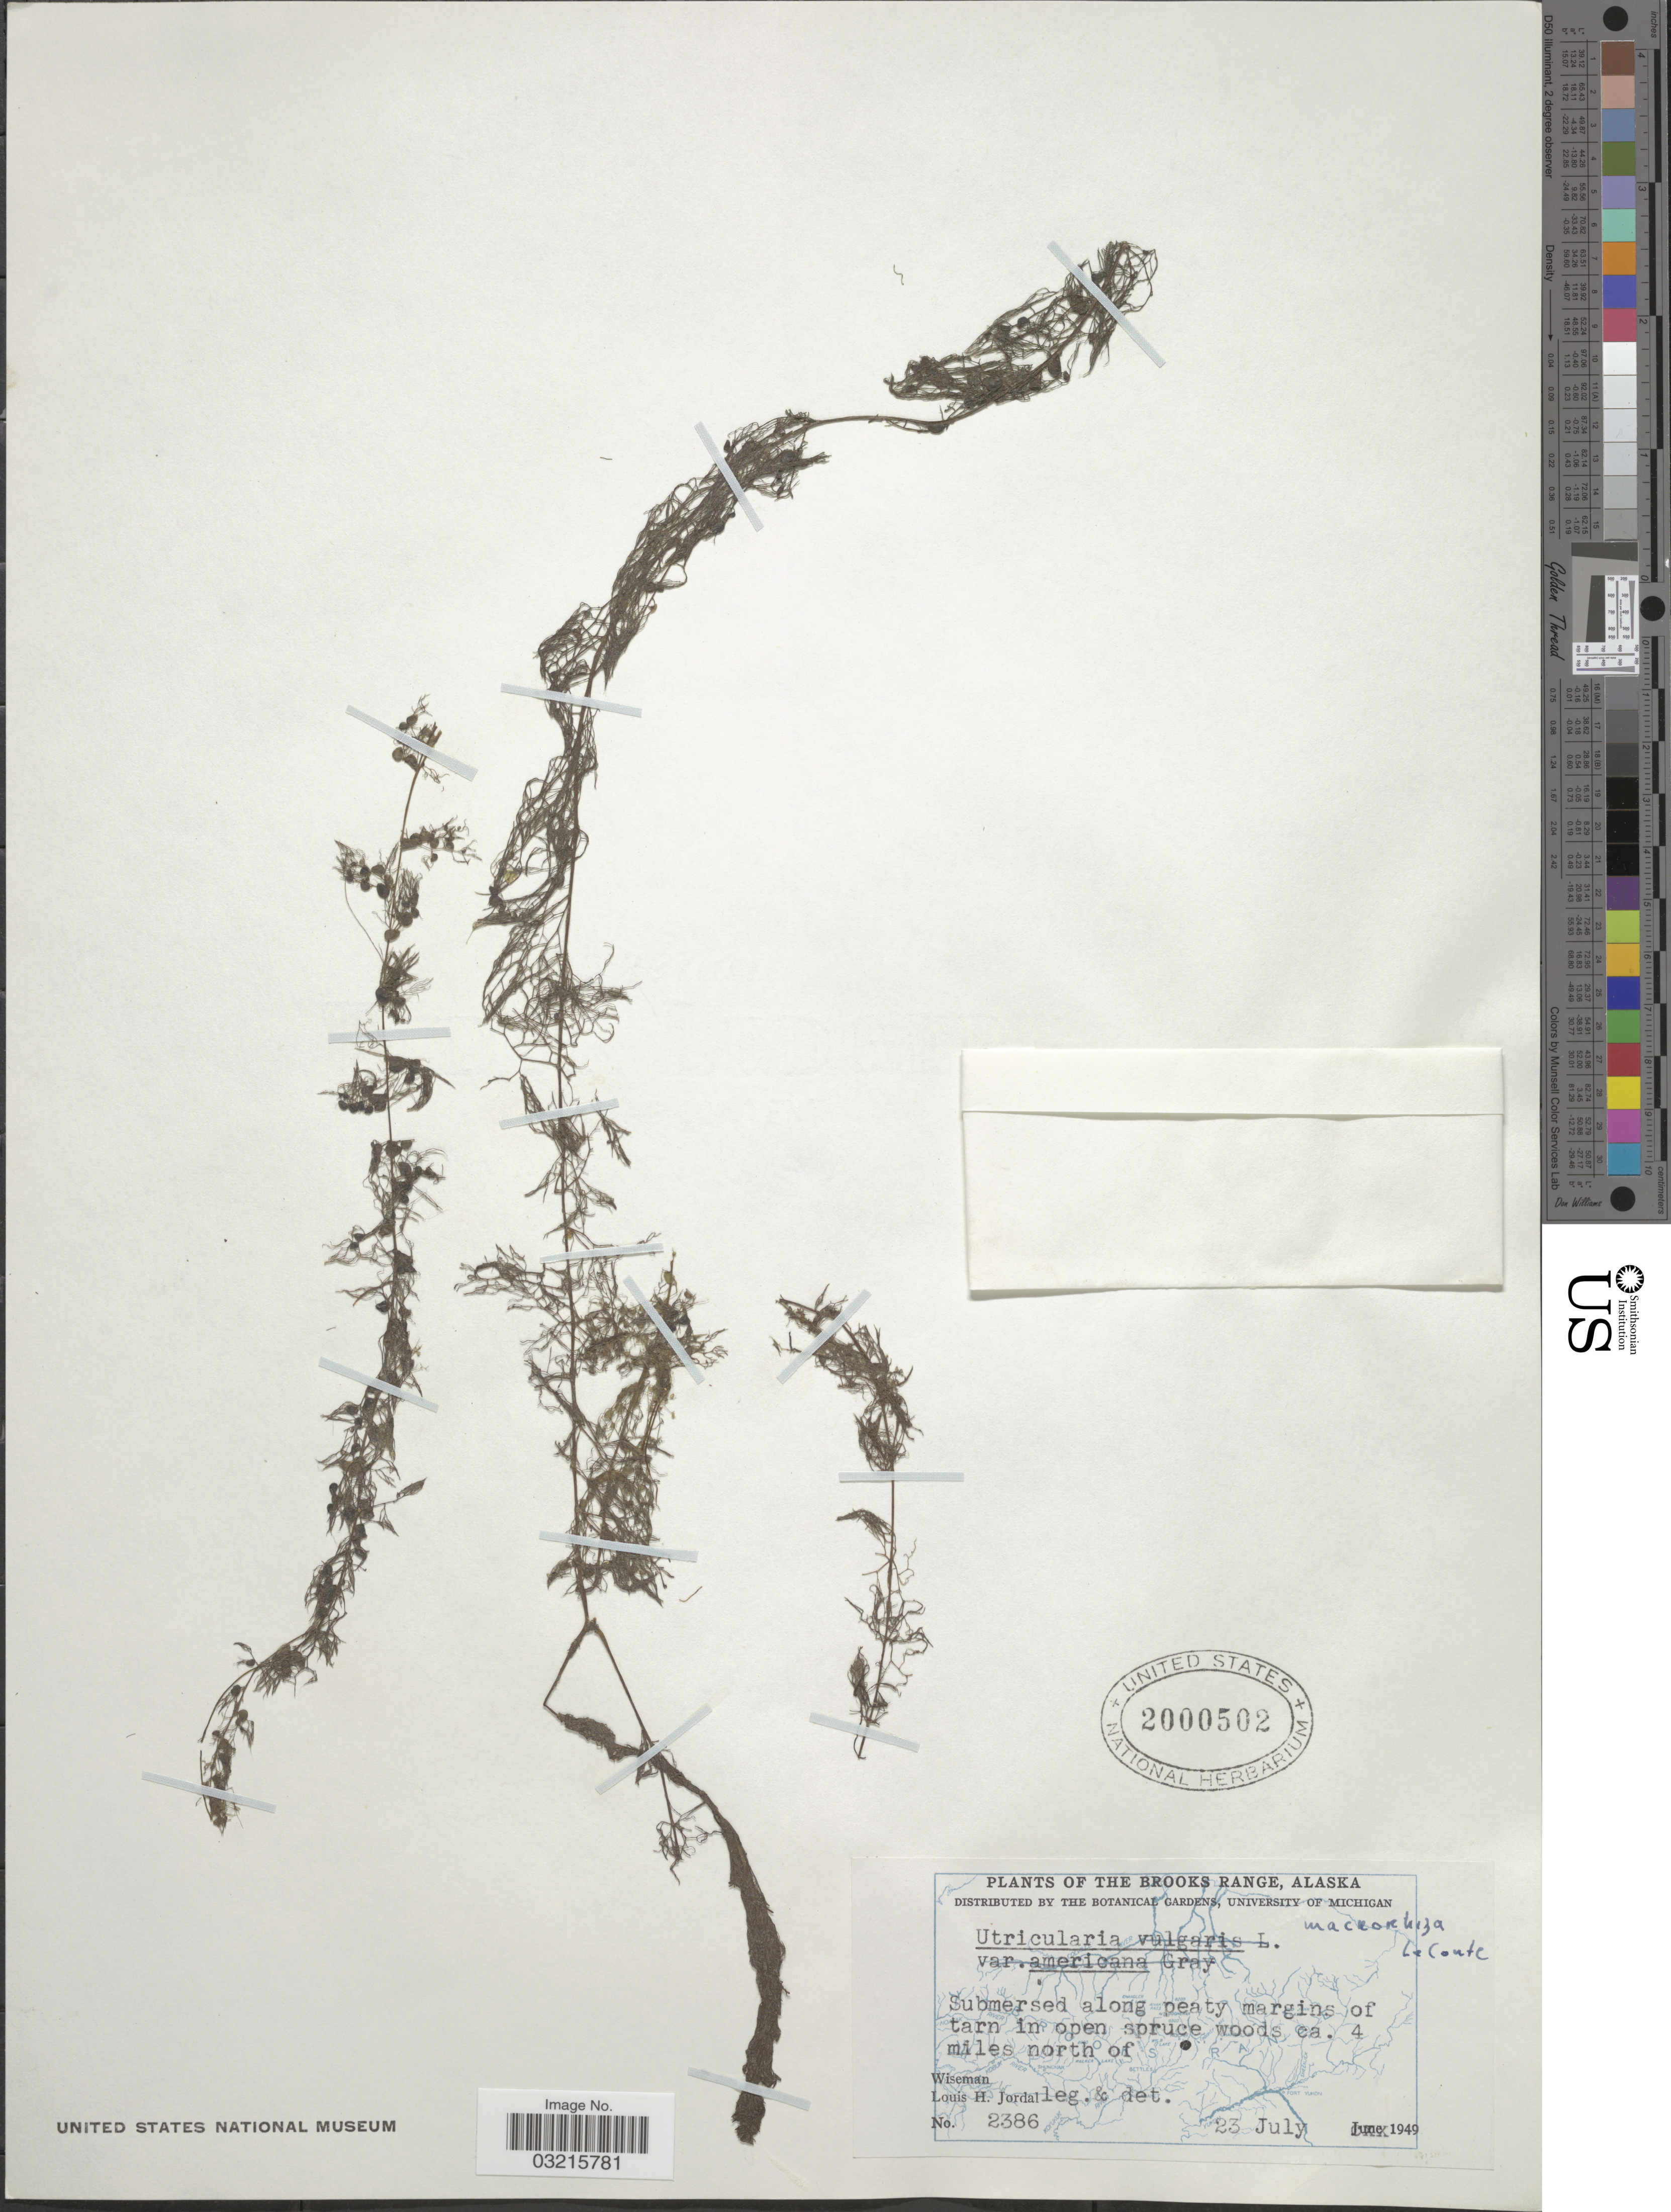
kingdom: Plantae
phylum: Tracheophyta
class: Magnoliopsida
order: Lamiales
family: Lentibulariaceae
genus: Utricularia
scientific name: Utricularia vulgaris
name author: L.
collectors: L. Jordal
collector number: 2386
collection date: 1949-07-23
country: United States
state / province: Alaska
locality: The Brooks Range. Submersed along peaty margins of tarn in open spruce woods ca. 4 miles north of Wiseman.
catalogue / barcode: US 2000502